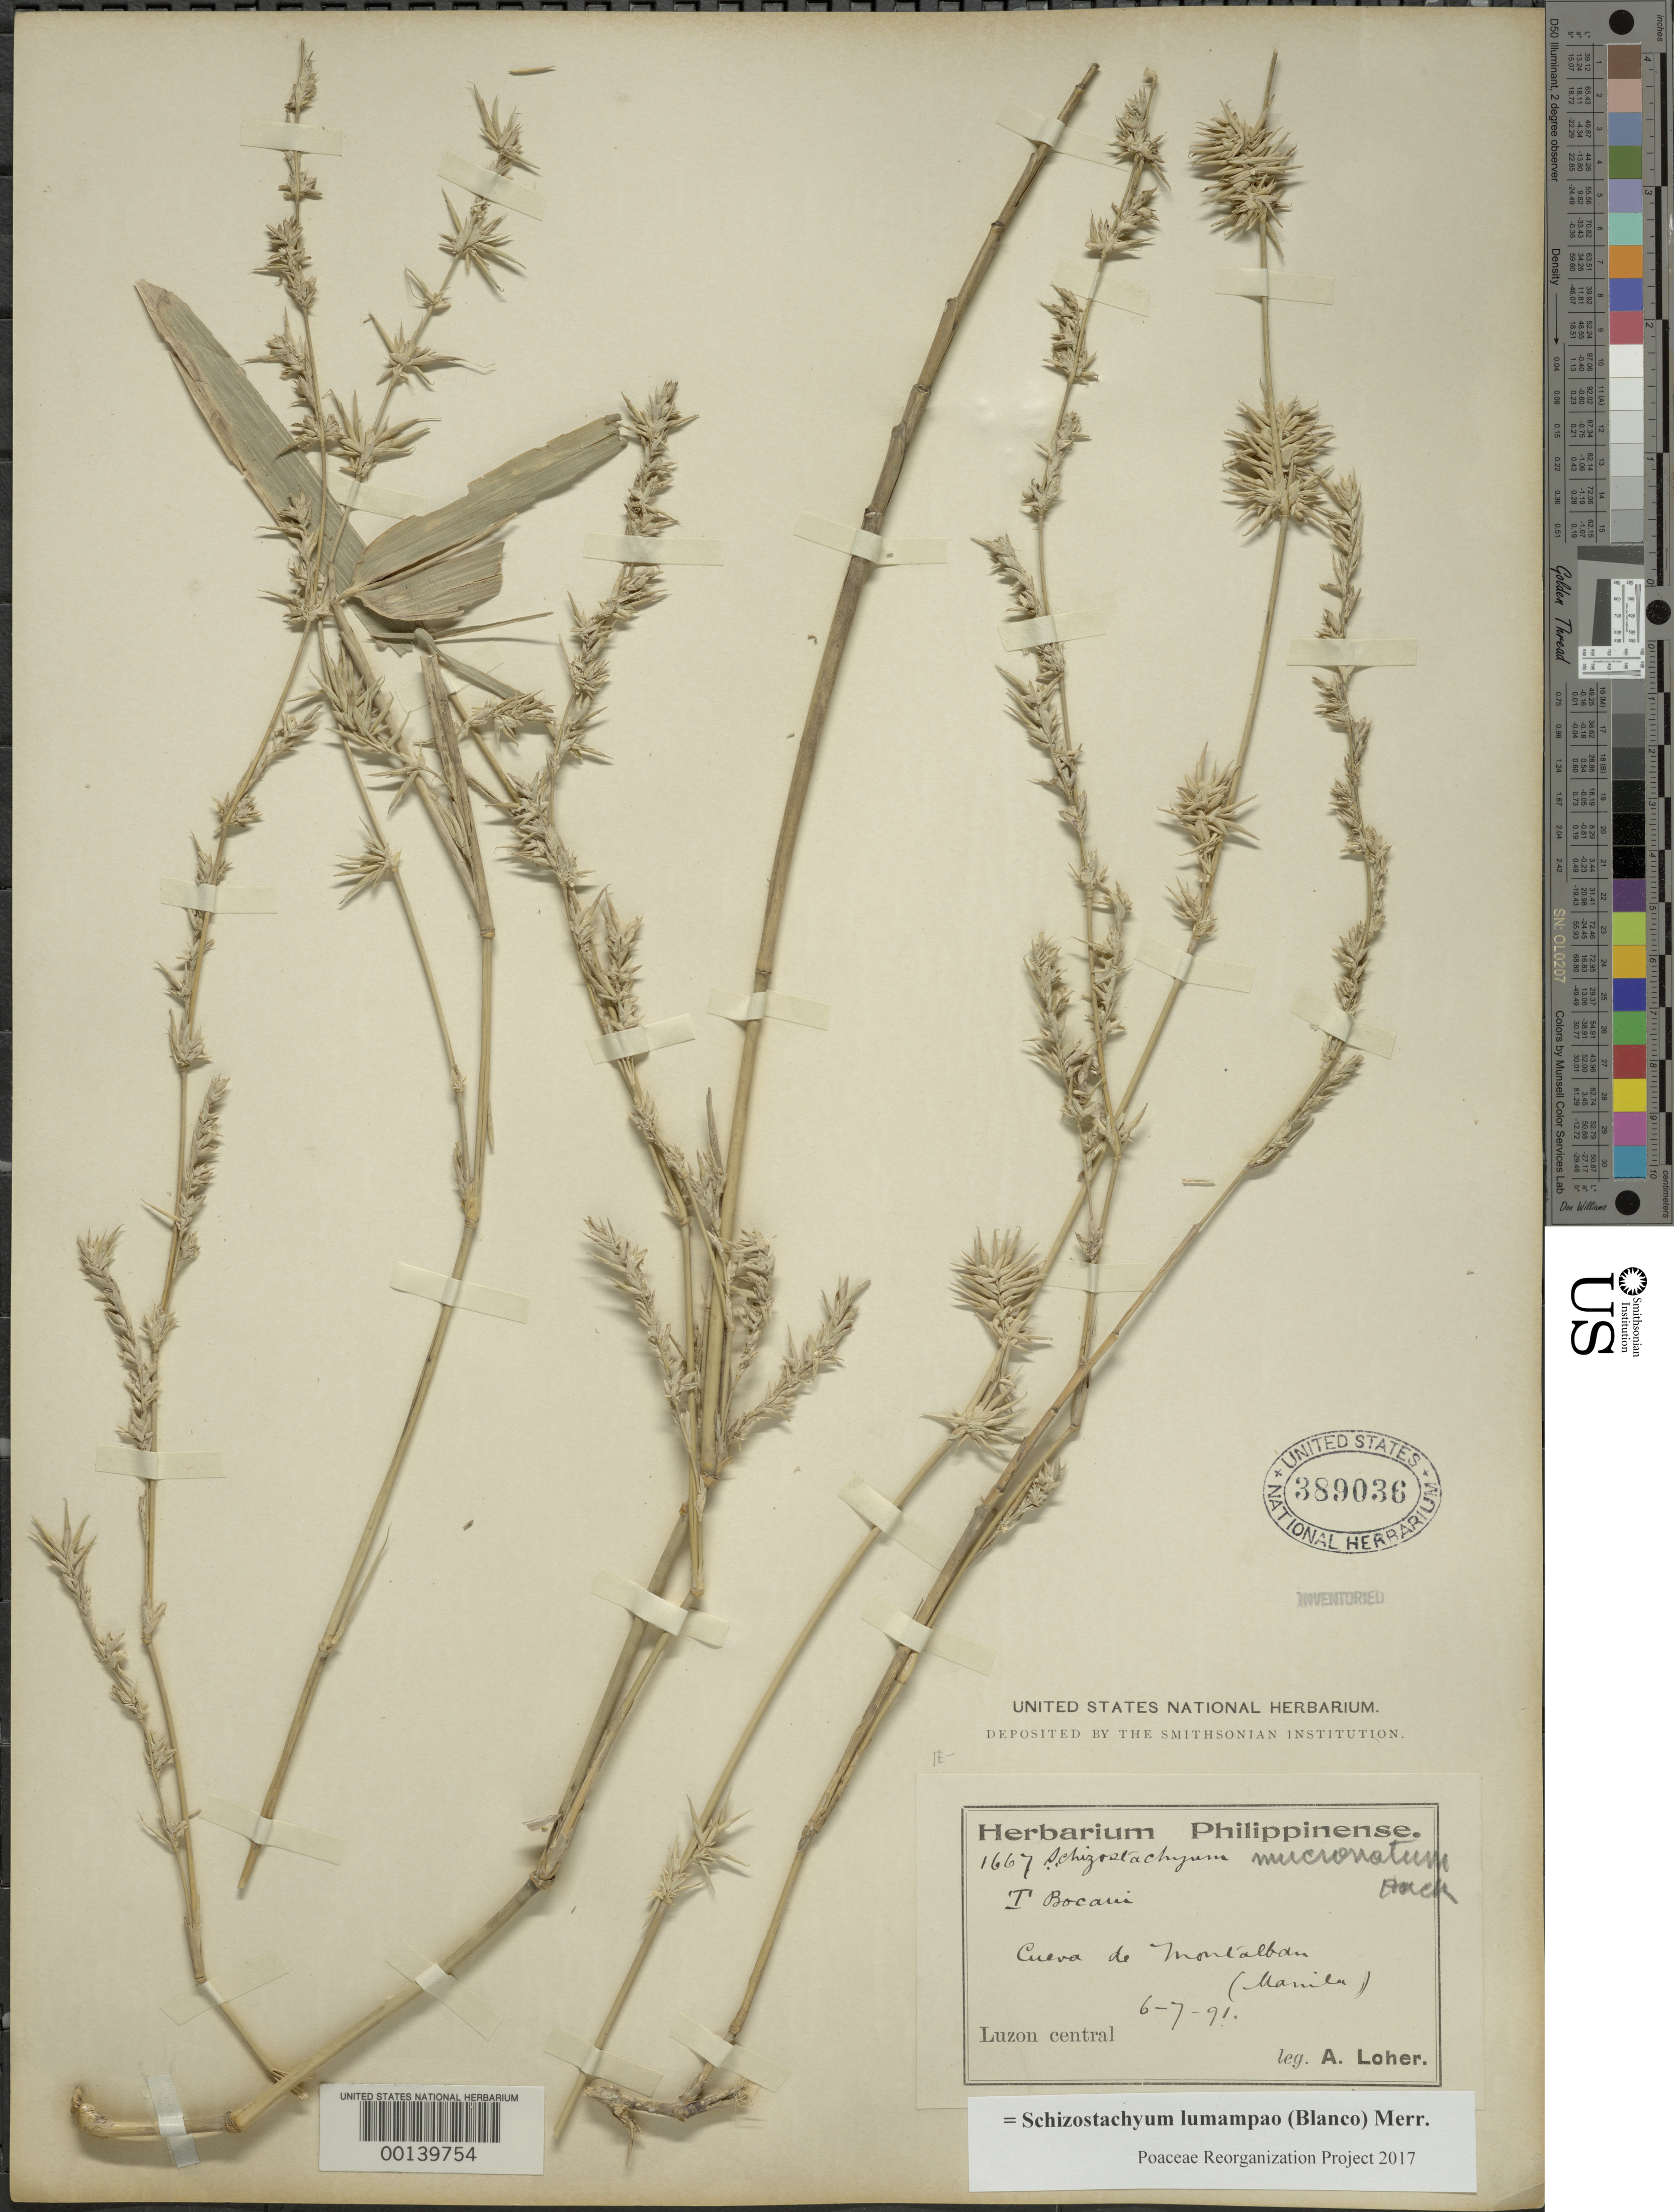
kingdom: Plantae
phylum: Tracheophyta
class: Liliopsida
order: Poales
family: Poaceae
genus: Schizostachyum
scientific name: Schizostachyum lumampao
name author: (Blanco) Merr.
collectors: A. Loher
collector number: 1667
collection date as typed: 07 Jun 1891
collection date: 1891-06-07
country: Philippines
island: Luzon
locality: Manila, cueva de montalban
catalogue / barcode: US 389036